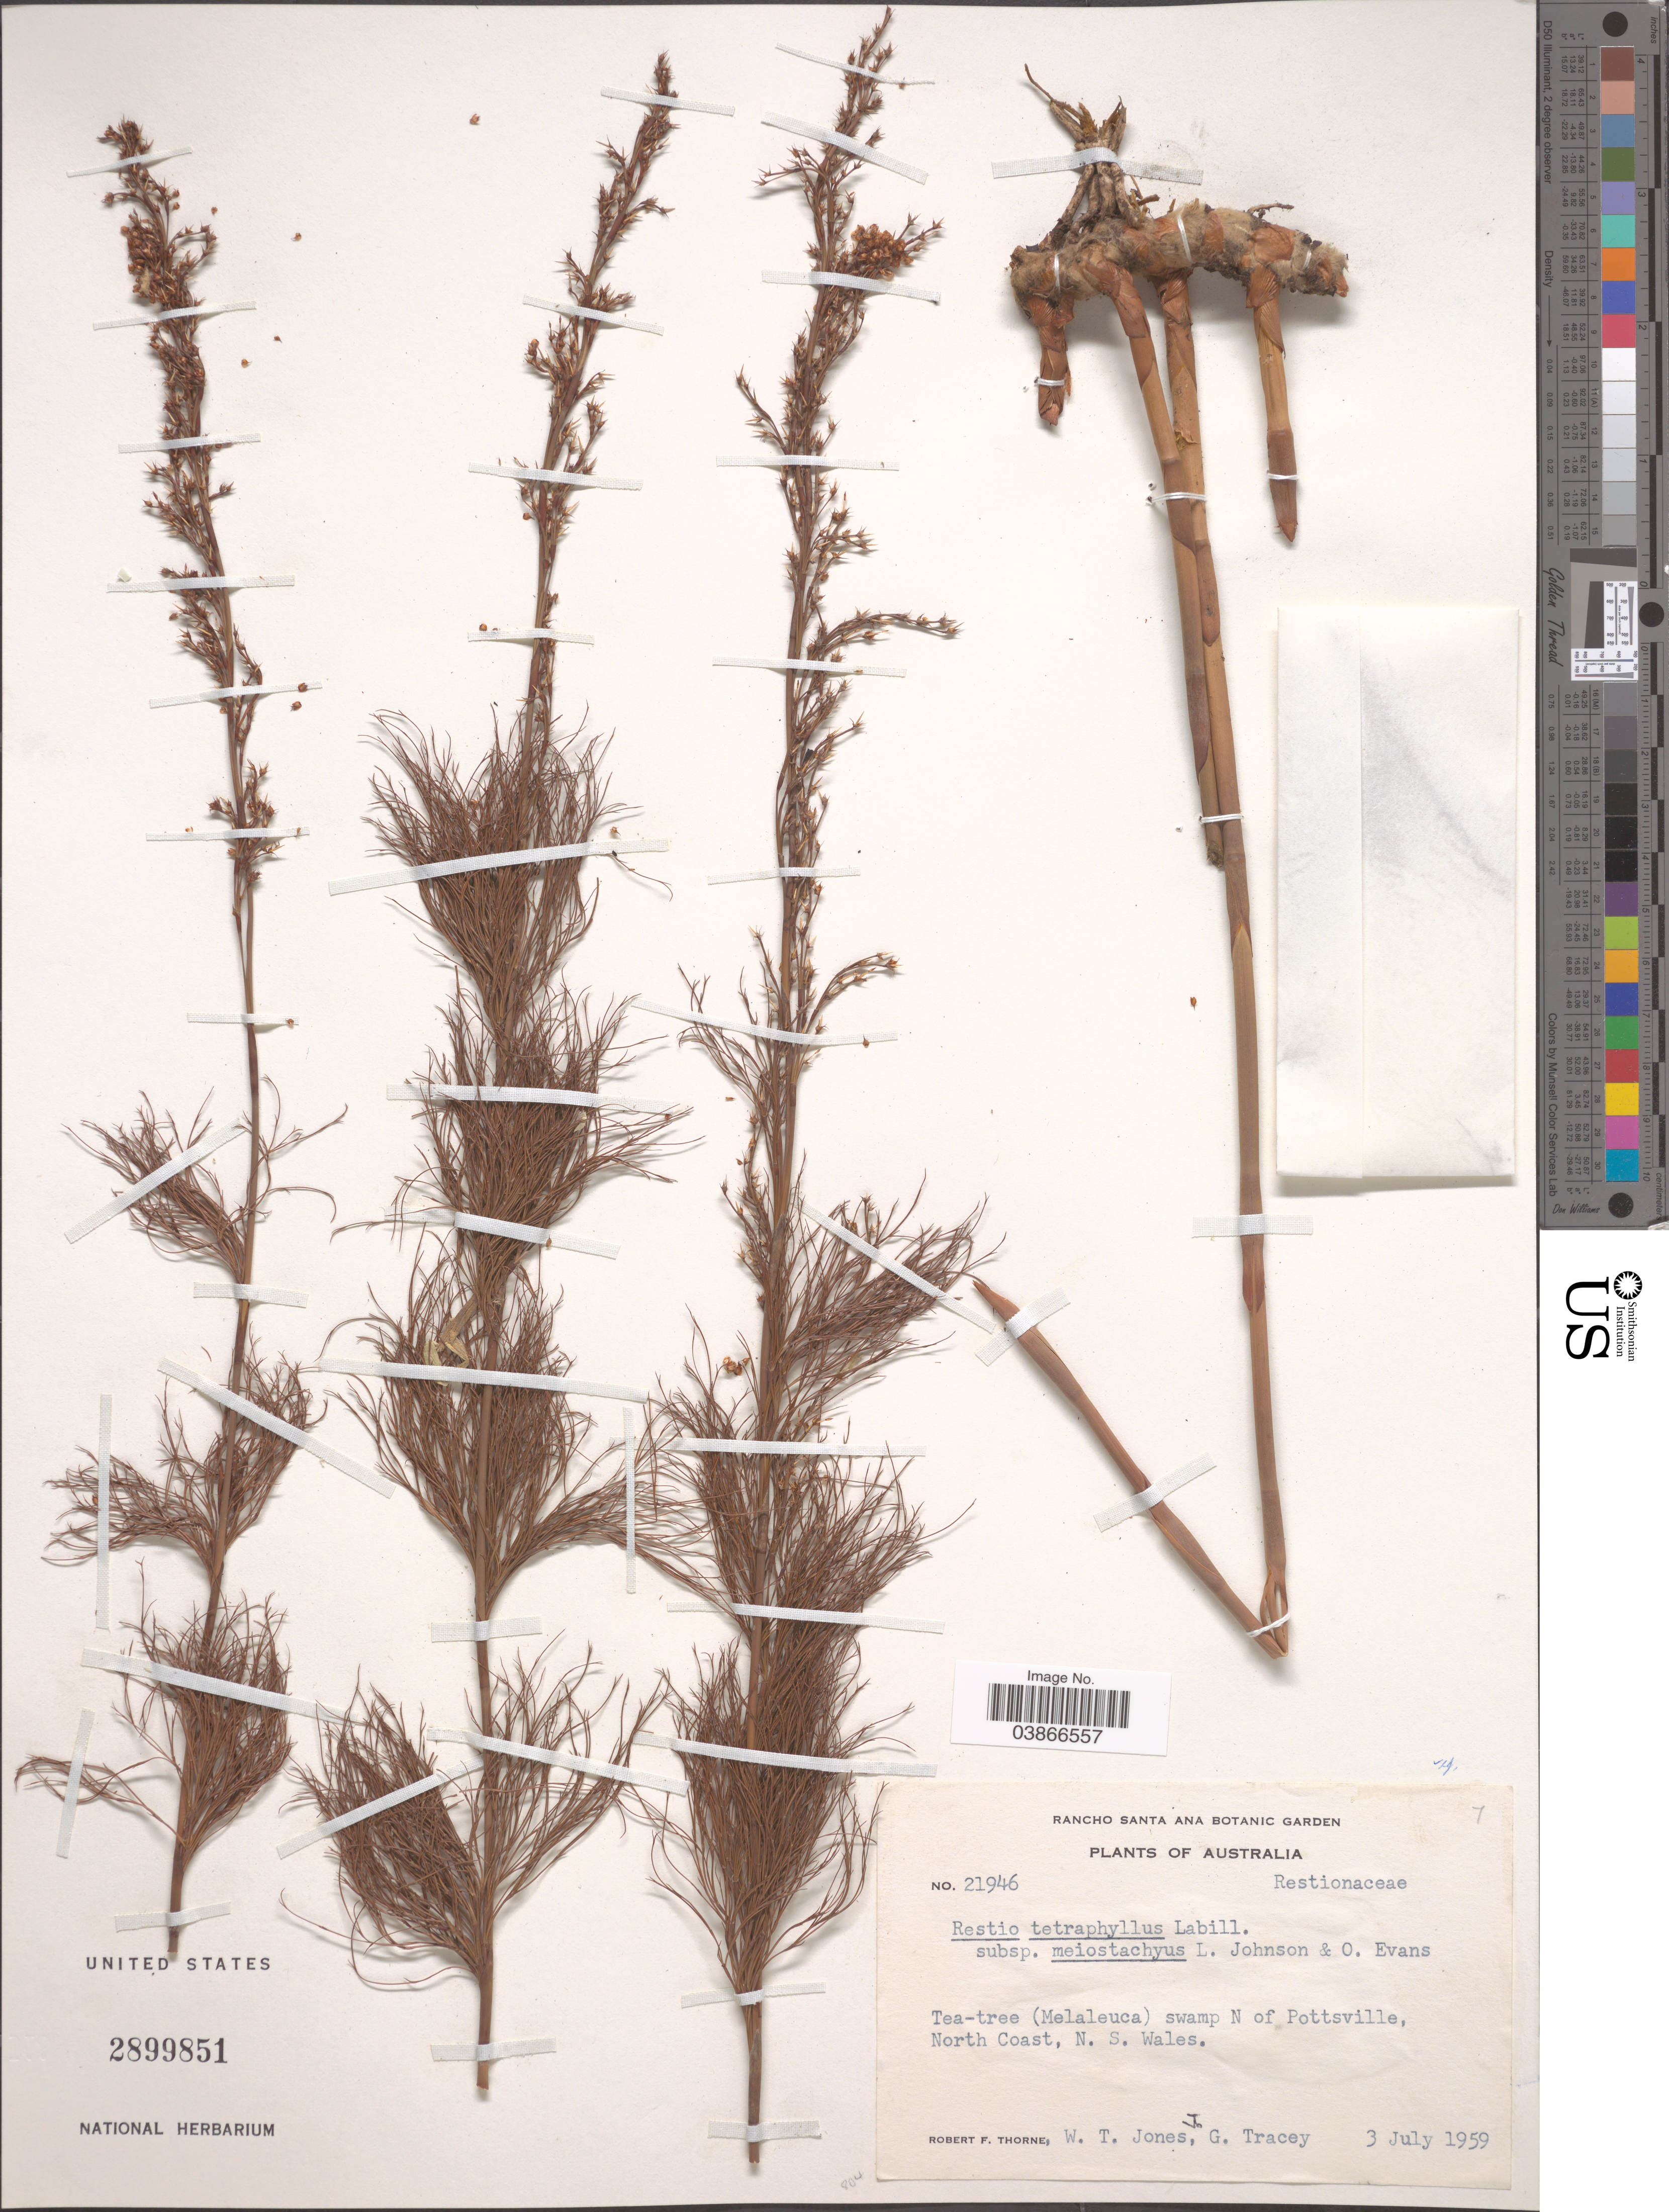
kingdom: Plantae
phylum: Tracheophyta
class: Liliopsida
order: Poales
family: Restionaceae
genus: Baloskion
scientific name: Baloskion tetraphyllum subsp. meiostachyum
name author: (L.A.S. Johnson & O.D. Evans) B.G. Briggs & L.A.S. Johnson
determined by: Strong, Mark T., (BOT), Smithsonian Institution - National Museum of Natural History (UNITED STATES)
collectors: R. F. Thorne, W. T. Jones & J. Tracey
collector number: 21946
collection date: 1959-07-03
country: Australia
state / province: New South Wales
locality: Tea-tree (Melaleuca) swamp N of Pottsville, North Coast.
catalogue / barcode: US 2899851